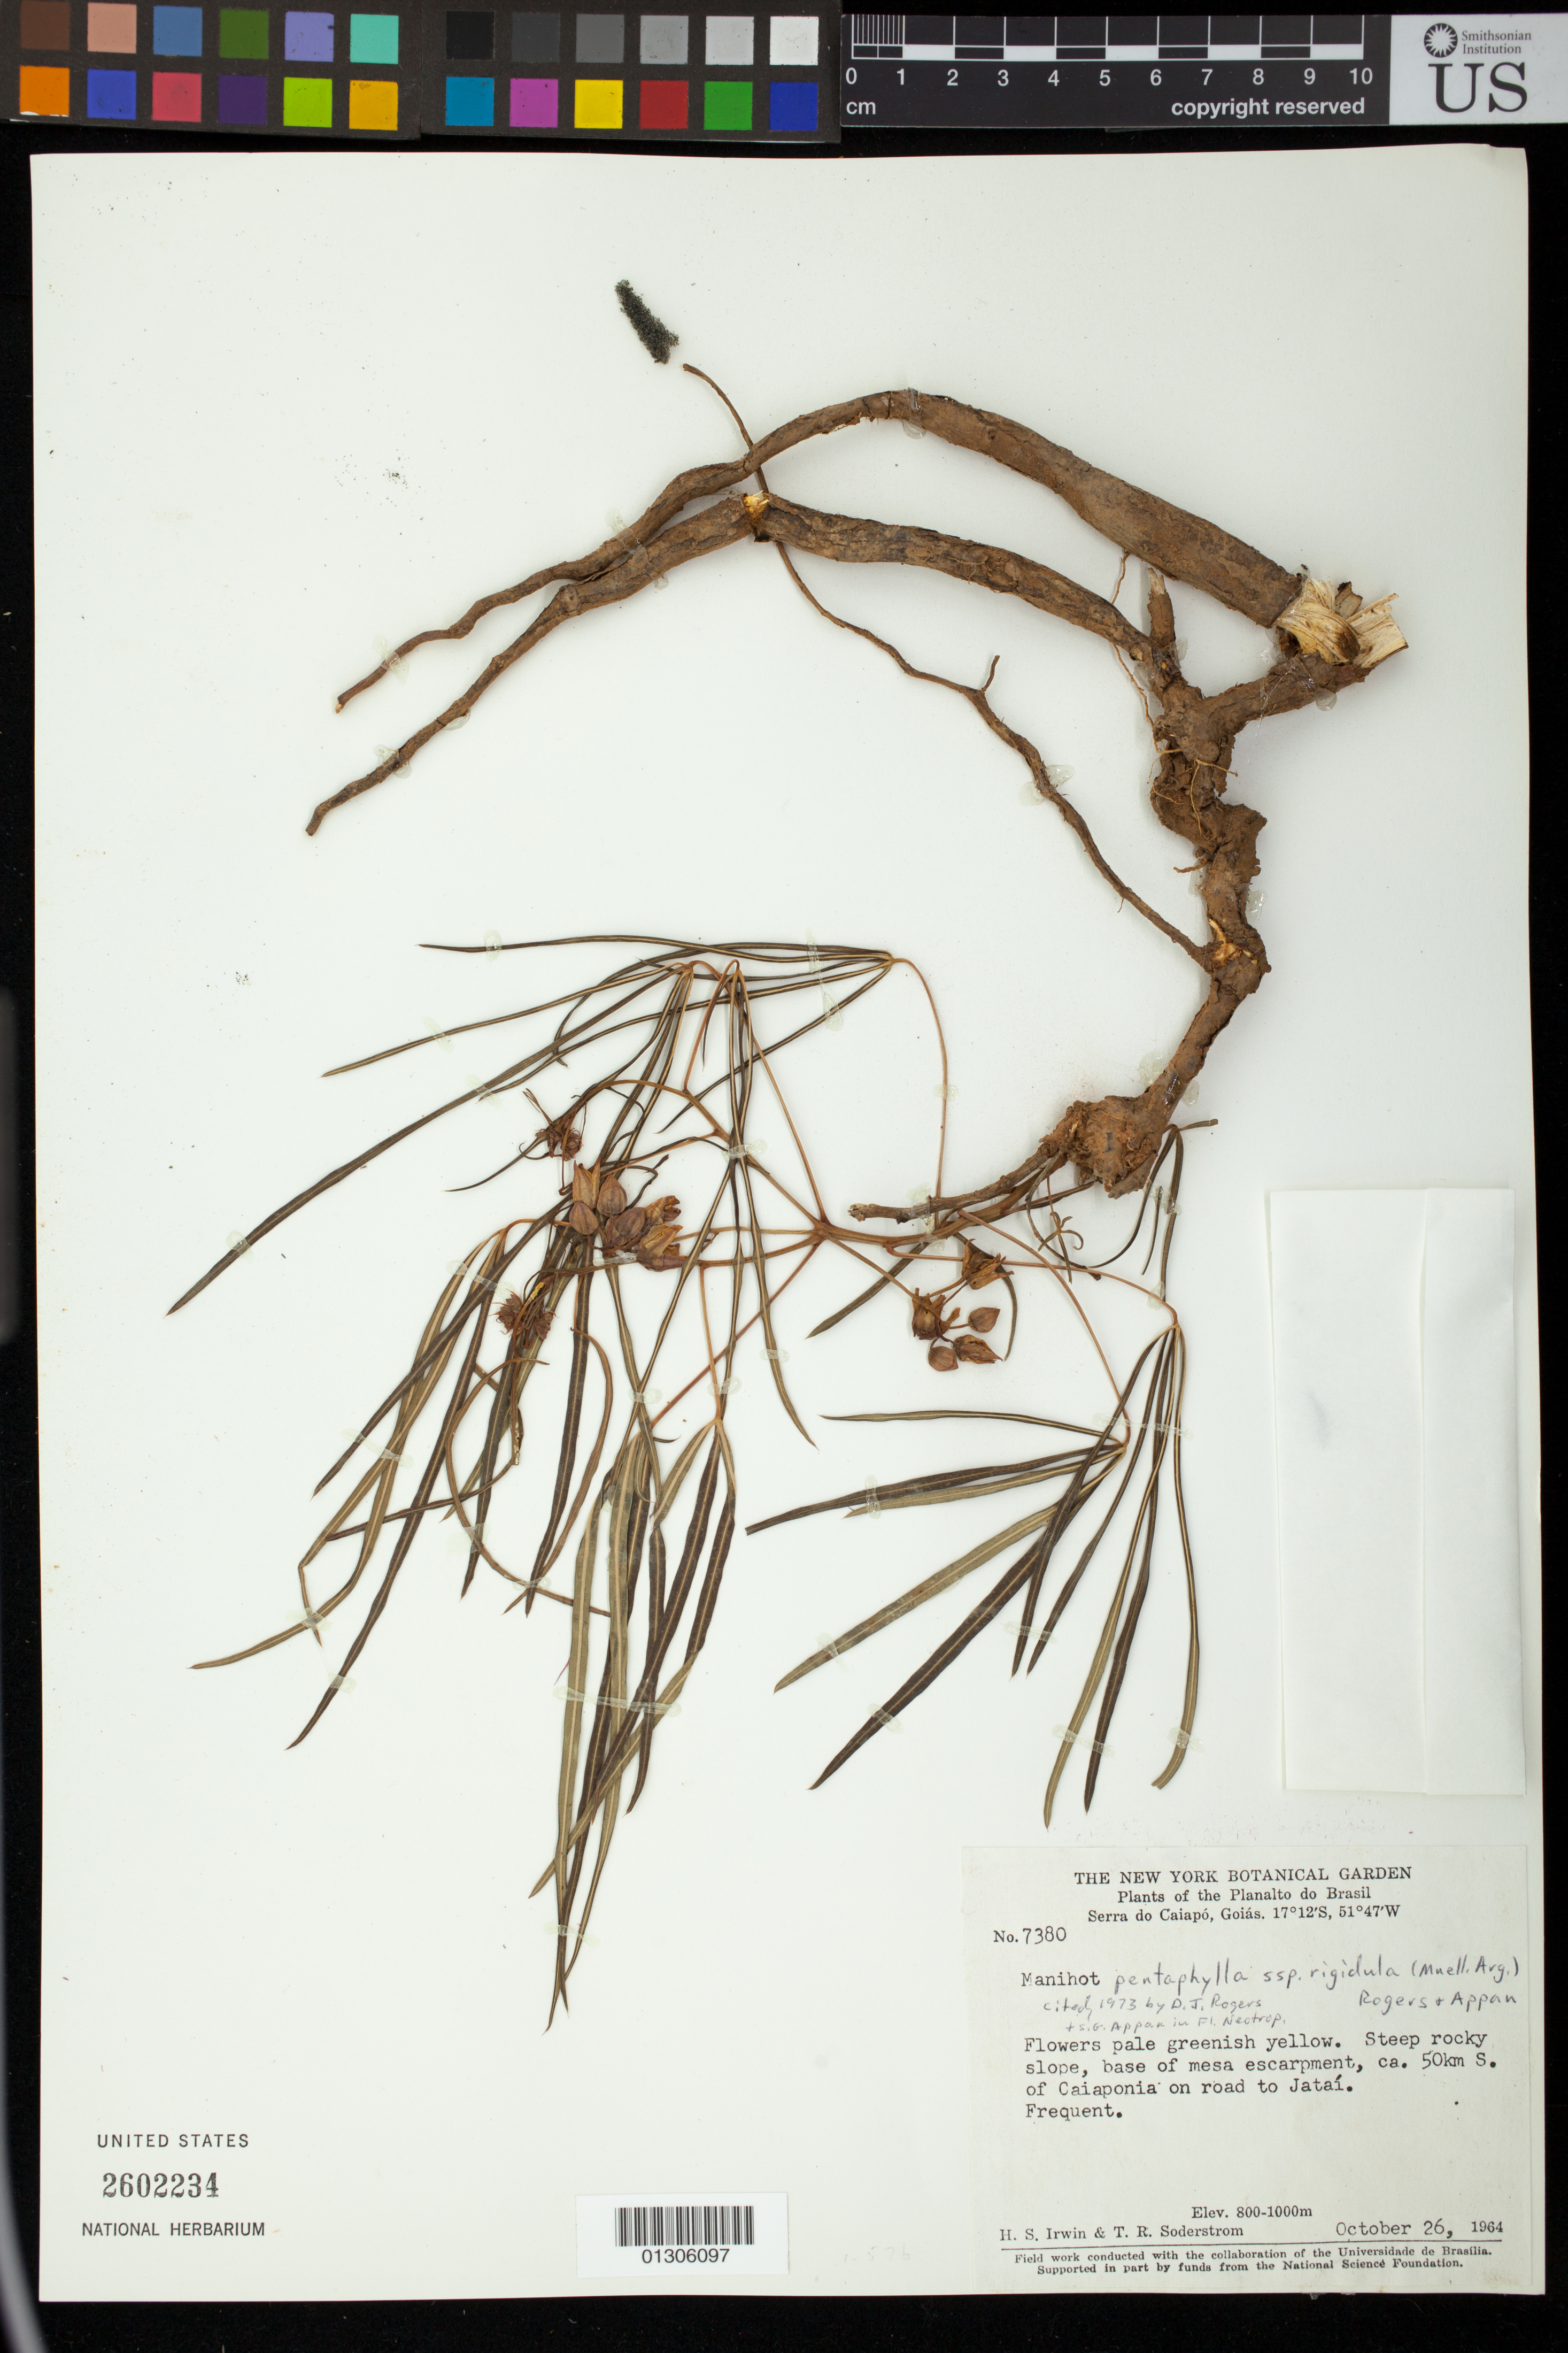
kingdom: Plantae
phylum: Tracheophyta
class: Magnoliopsida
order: Malpighiales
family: Euphorbiaceae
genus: Manihot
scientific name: Manihot pentaphylla subsp. rigidula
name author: (Müll. Arg.) D.J. Rogers & Appan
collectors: H. Irwin & T. R. Soderstrom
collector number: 7380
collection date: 1964-10-26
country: Brazil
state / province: Goias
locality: Serra do Caiapo. ca. 50km S. of Caiaponia on road to Jataã.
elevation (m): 800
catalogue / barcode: US 2602234